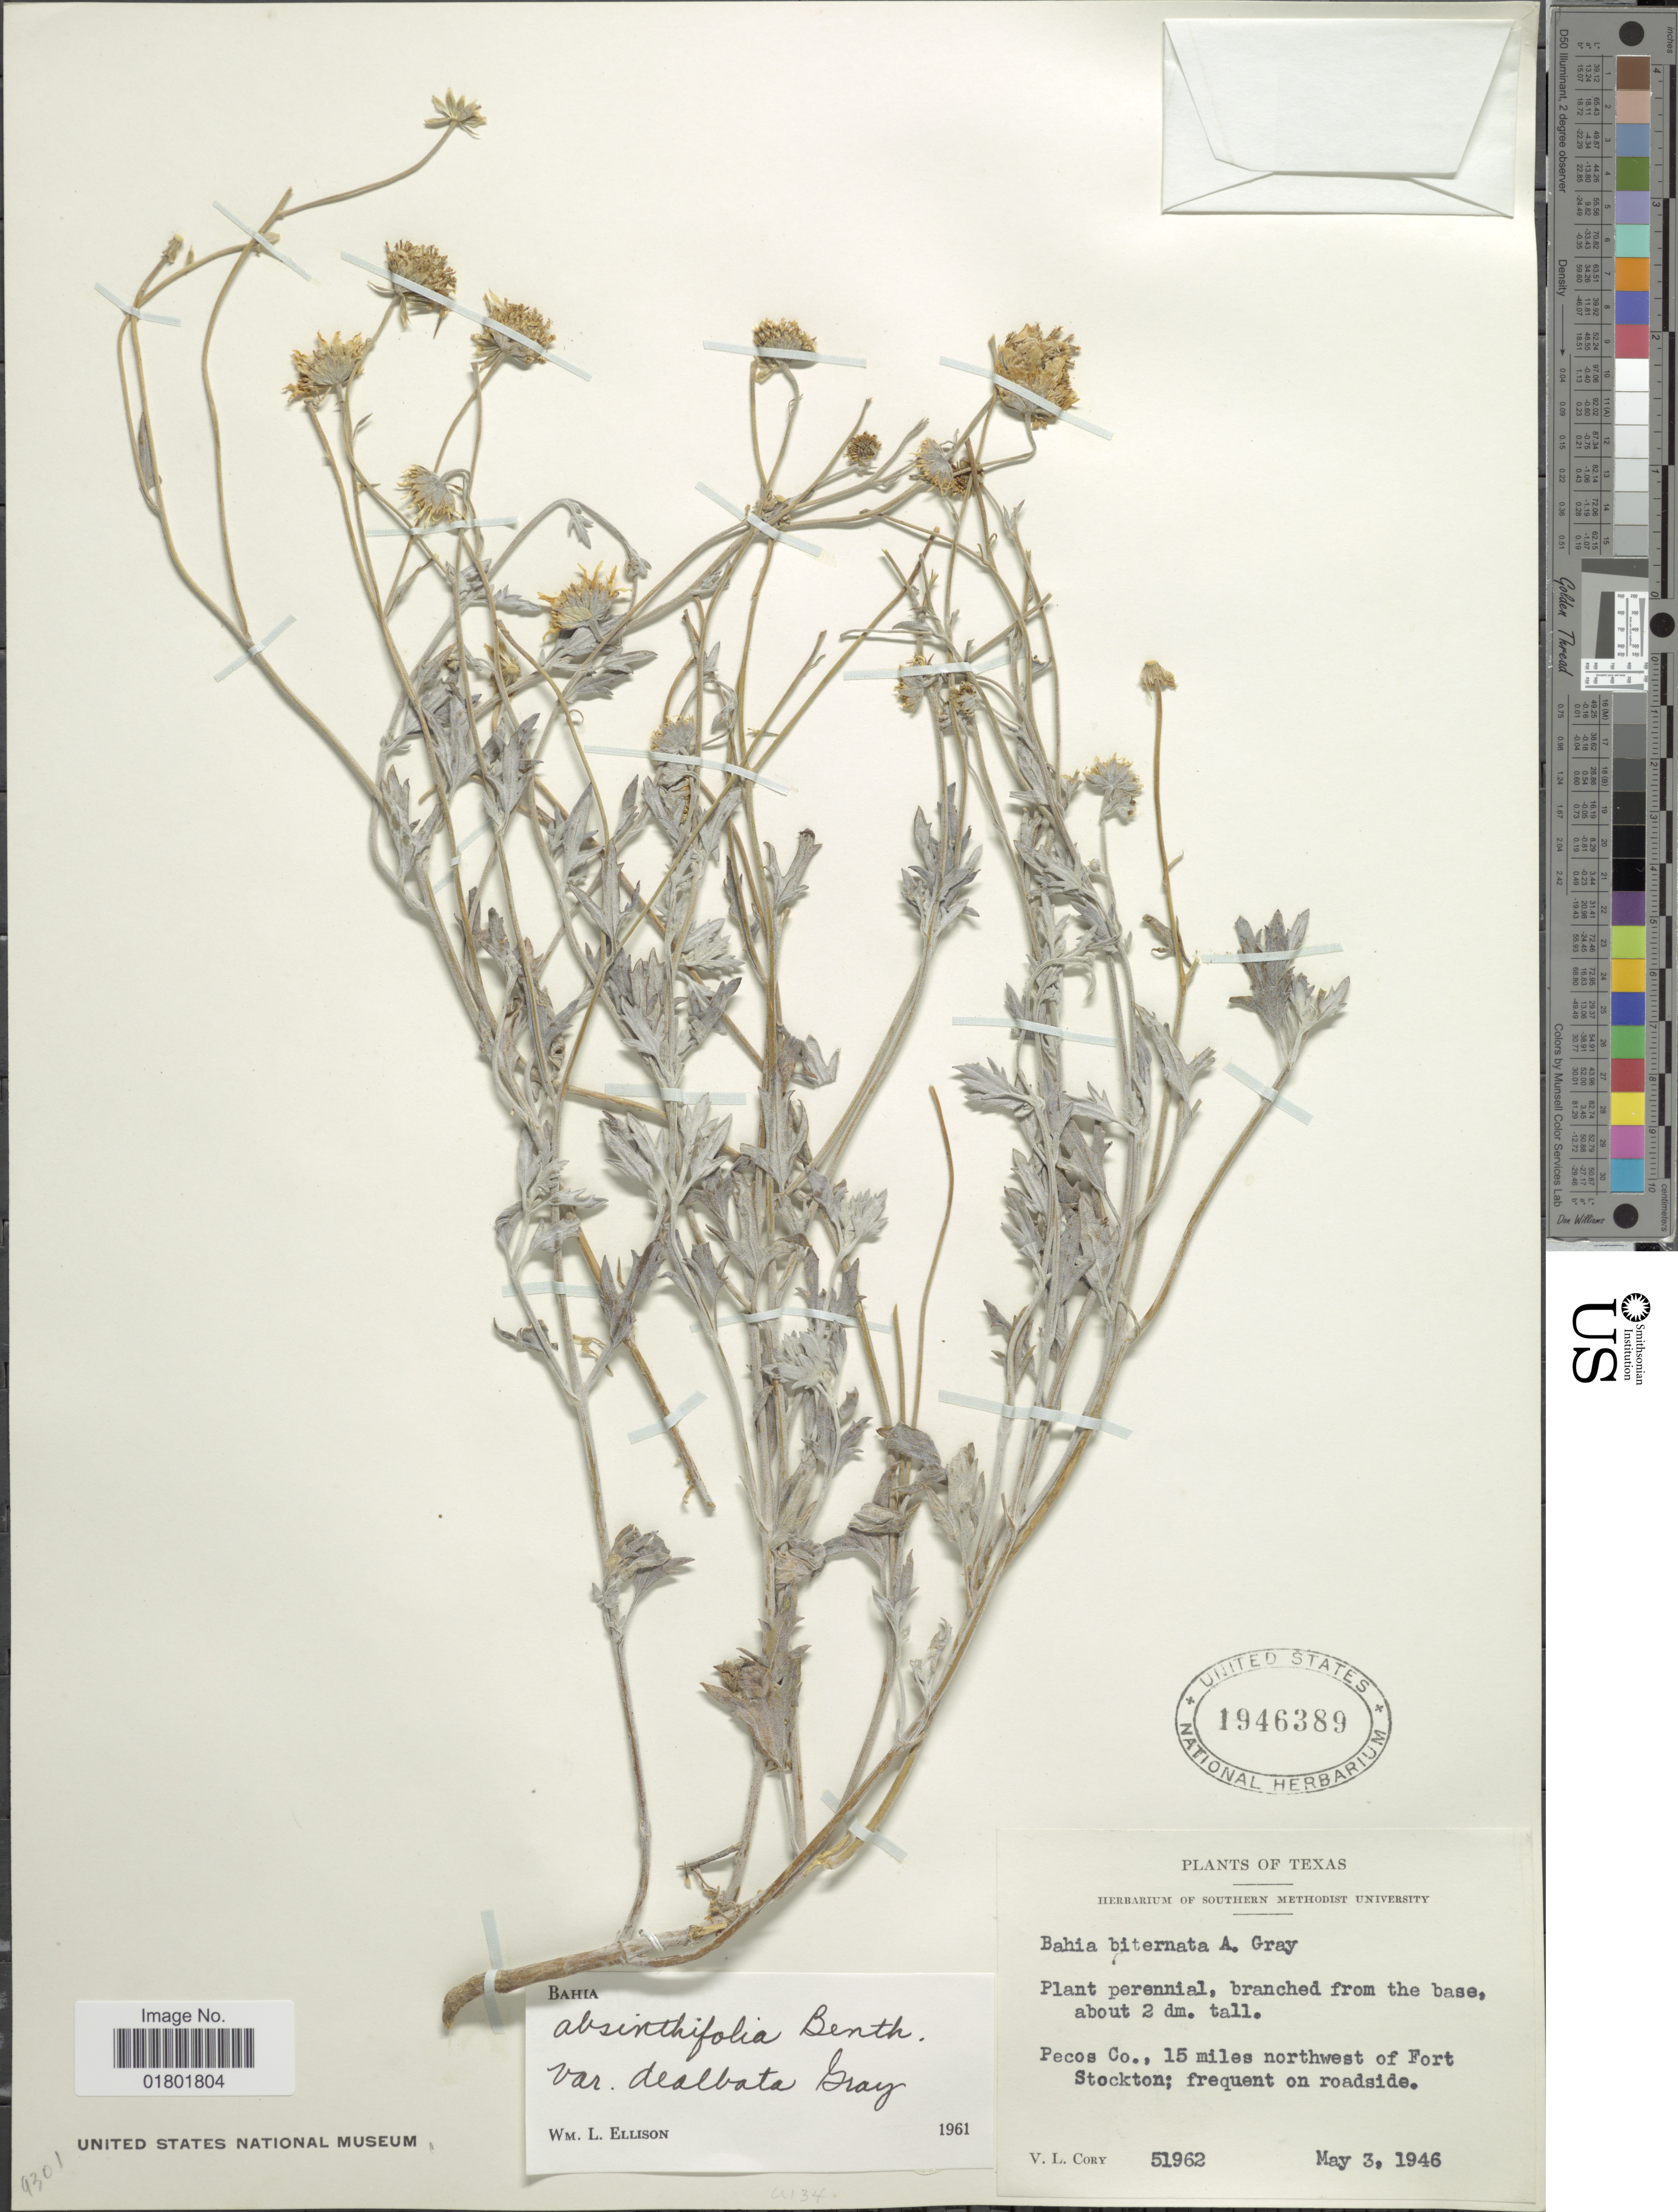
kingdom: Plantae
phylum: Tracheophyta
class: Magnoliopsida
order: Asterales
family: Asteraceae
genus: Bahia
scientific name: Bahia absinthifolia var. dealbata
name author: A. Gray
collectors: V. Cory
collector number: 51962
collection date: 1946-05-03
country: United States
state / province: Texas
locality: Pecos Co., 15 miles northwest of Fort Stockton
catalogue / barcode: US 1946389